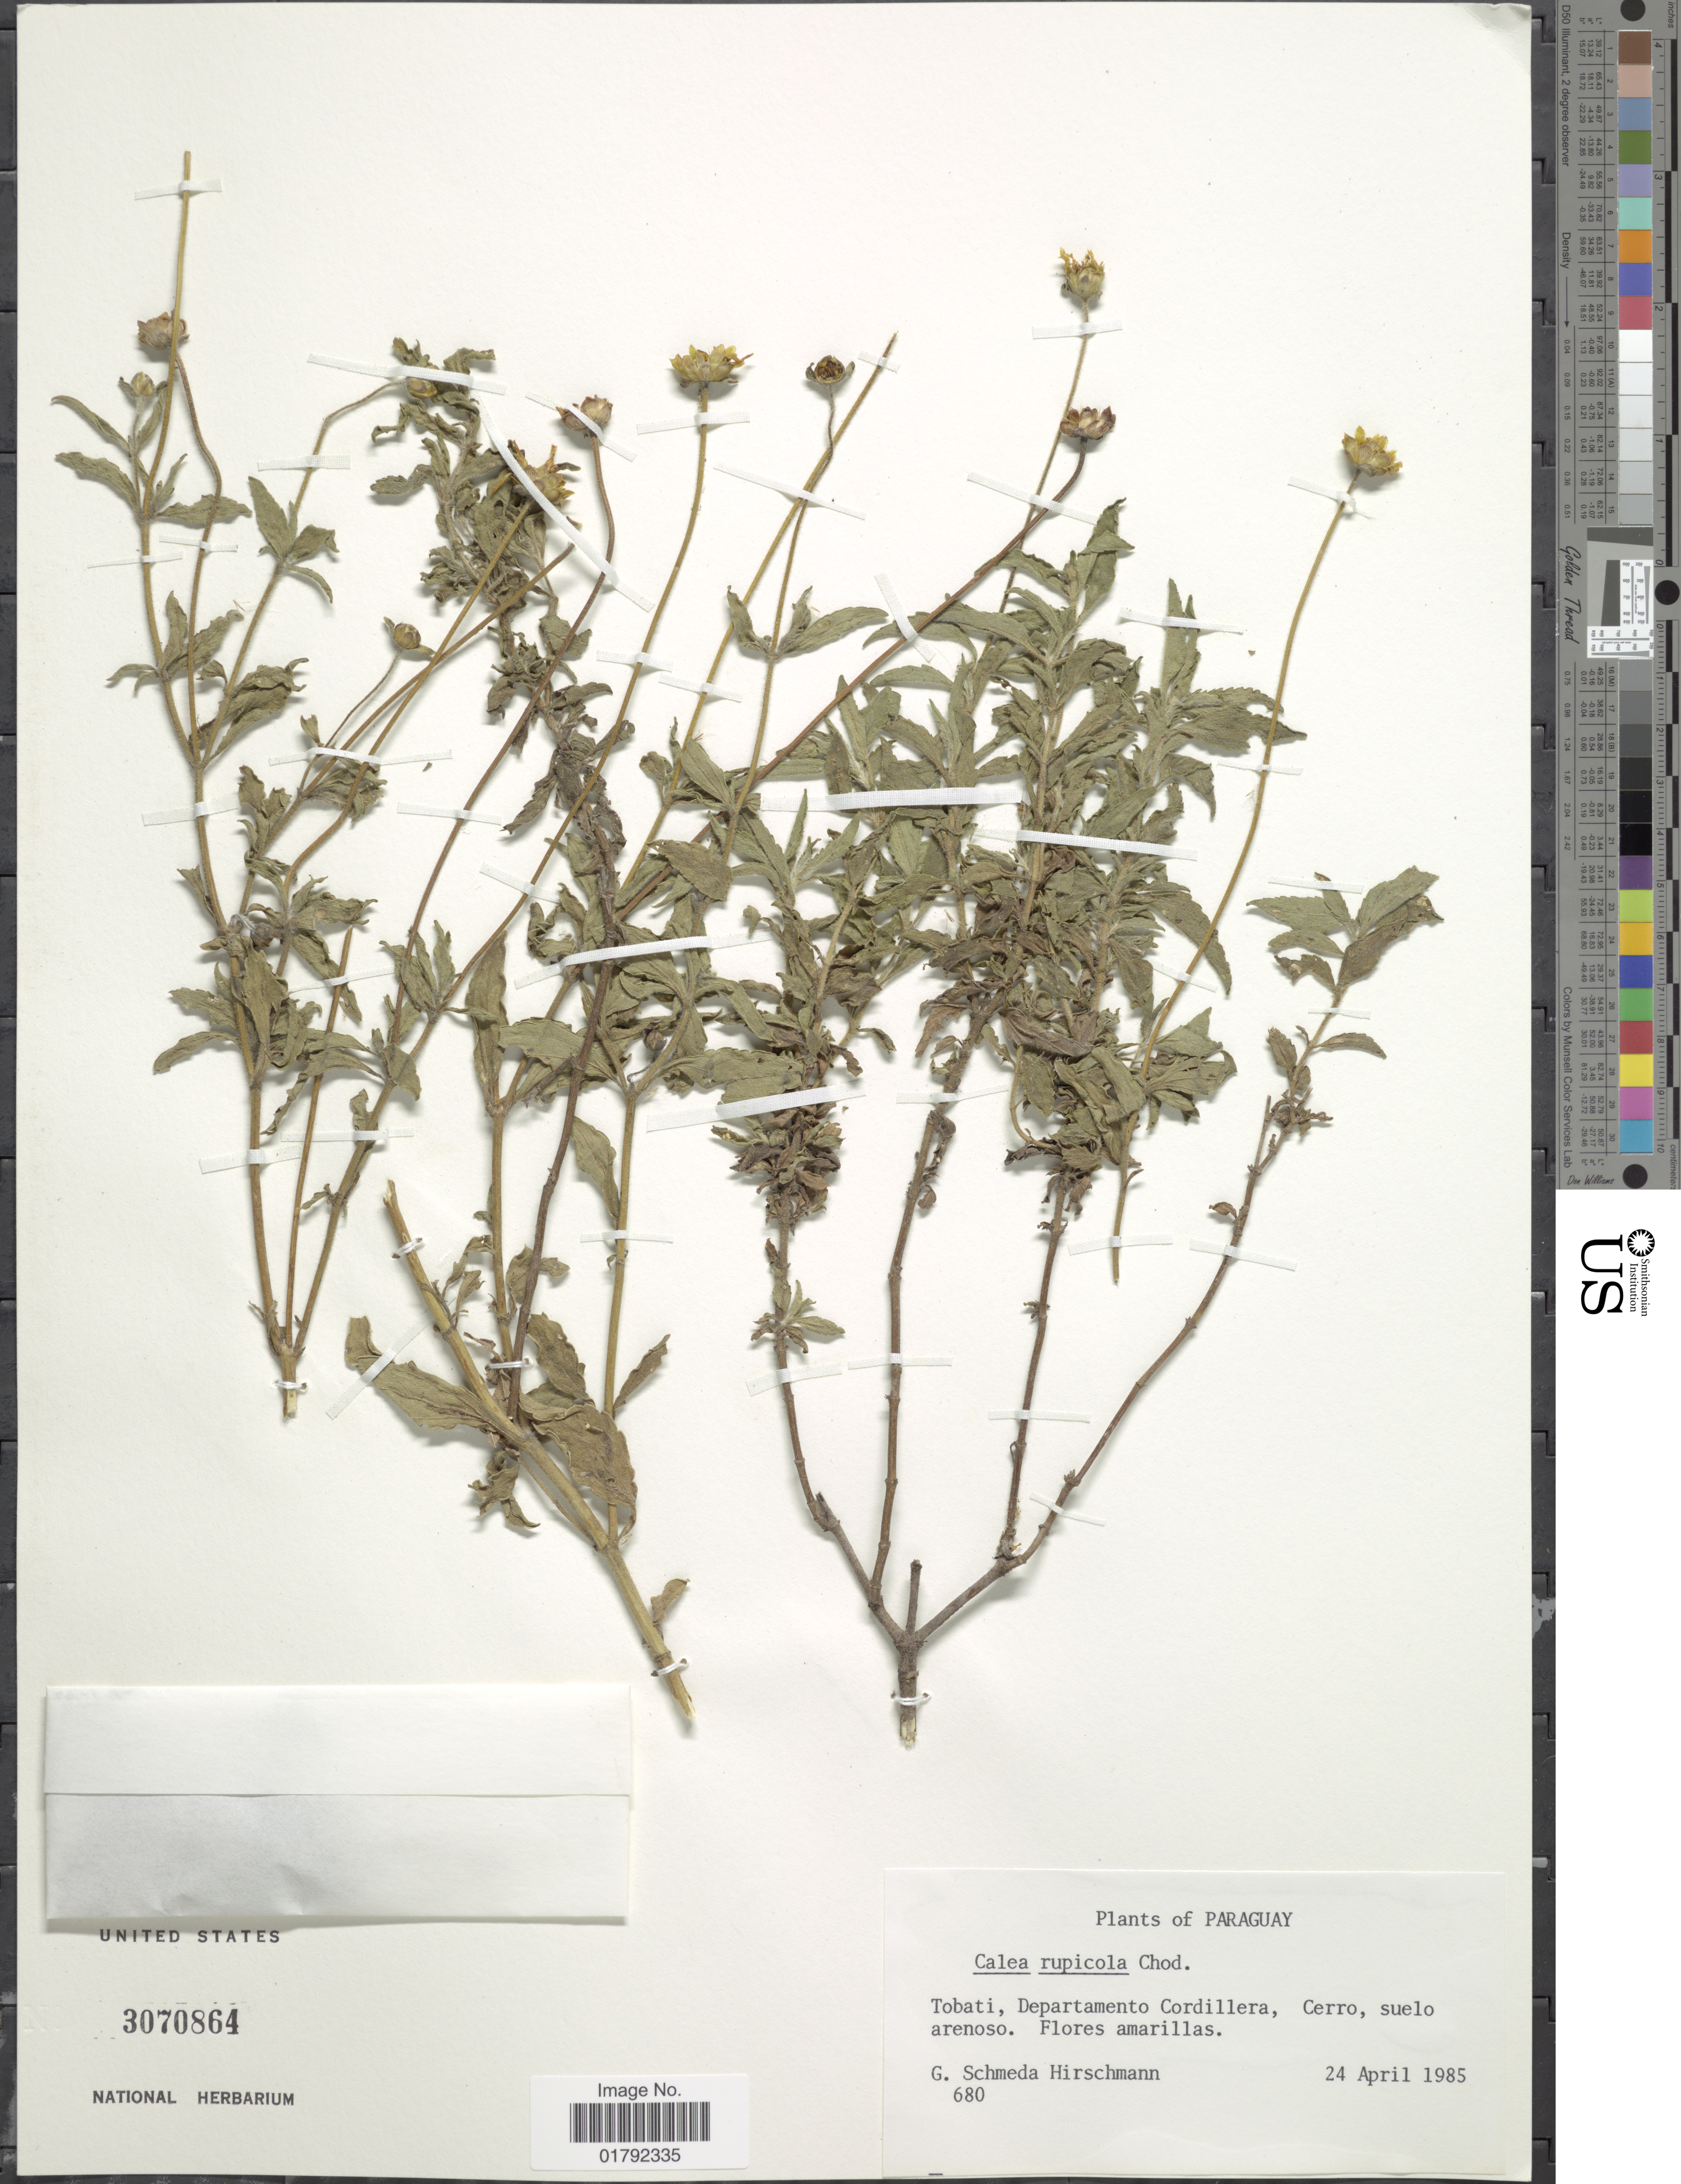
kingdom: Plantae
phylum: Tracheophyta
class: Magnoliopsida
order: Asterales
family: Asteraceae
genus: Calea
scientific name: Calea rupicola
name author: Chodat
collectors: G. Hirschmann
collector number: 680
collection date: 1985-04-24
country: Paraguay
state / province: Cordillera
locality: Tobati, Cerro, suelo arenoso.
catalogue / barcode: US 3070864